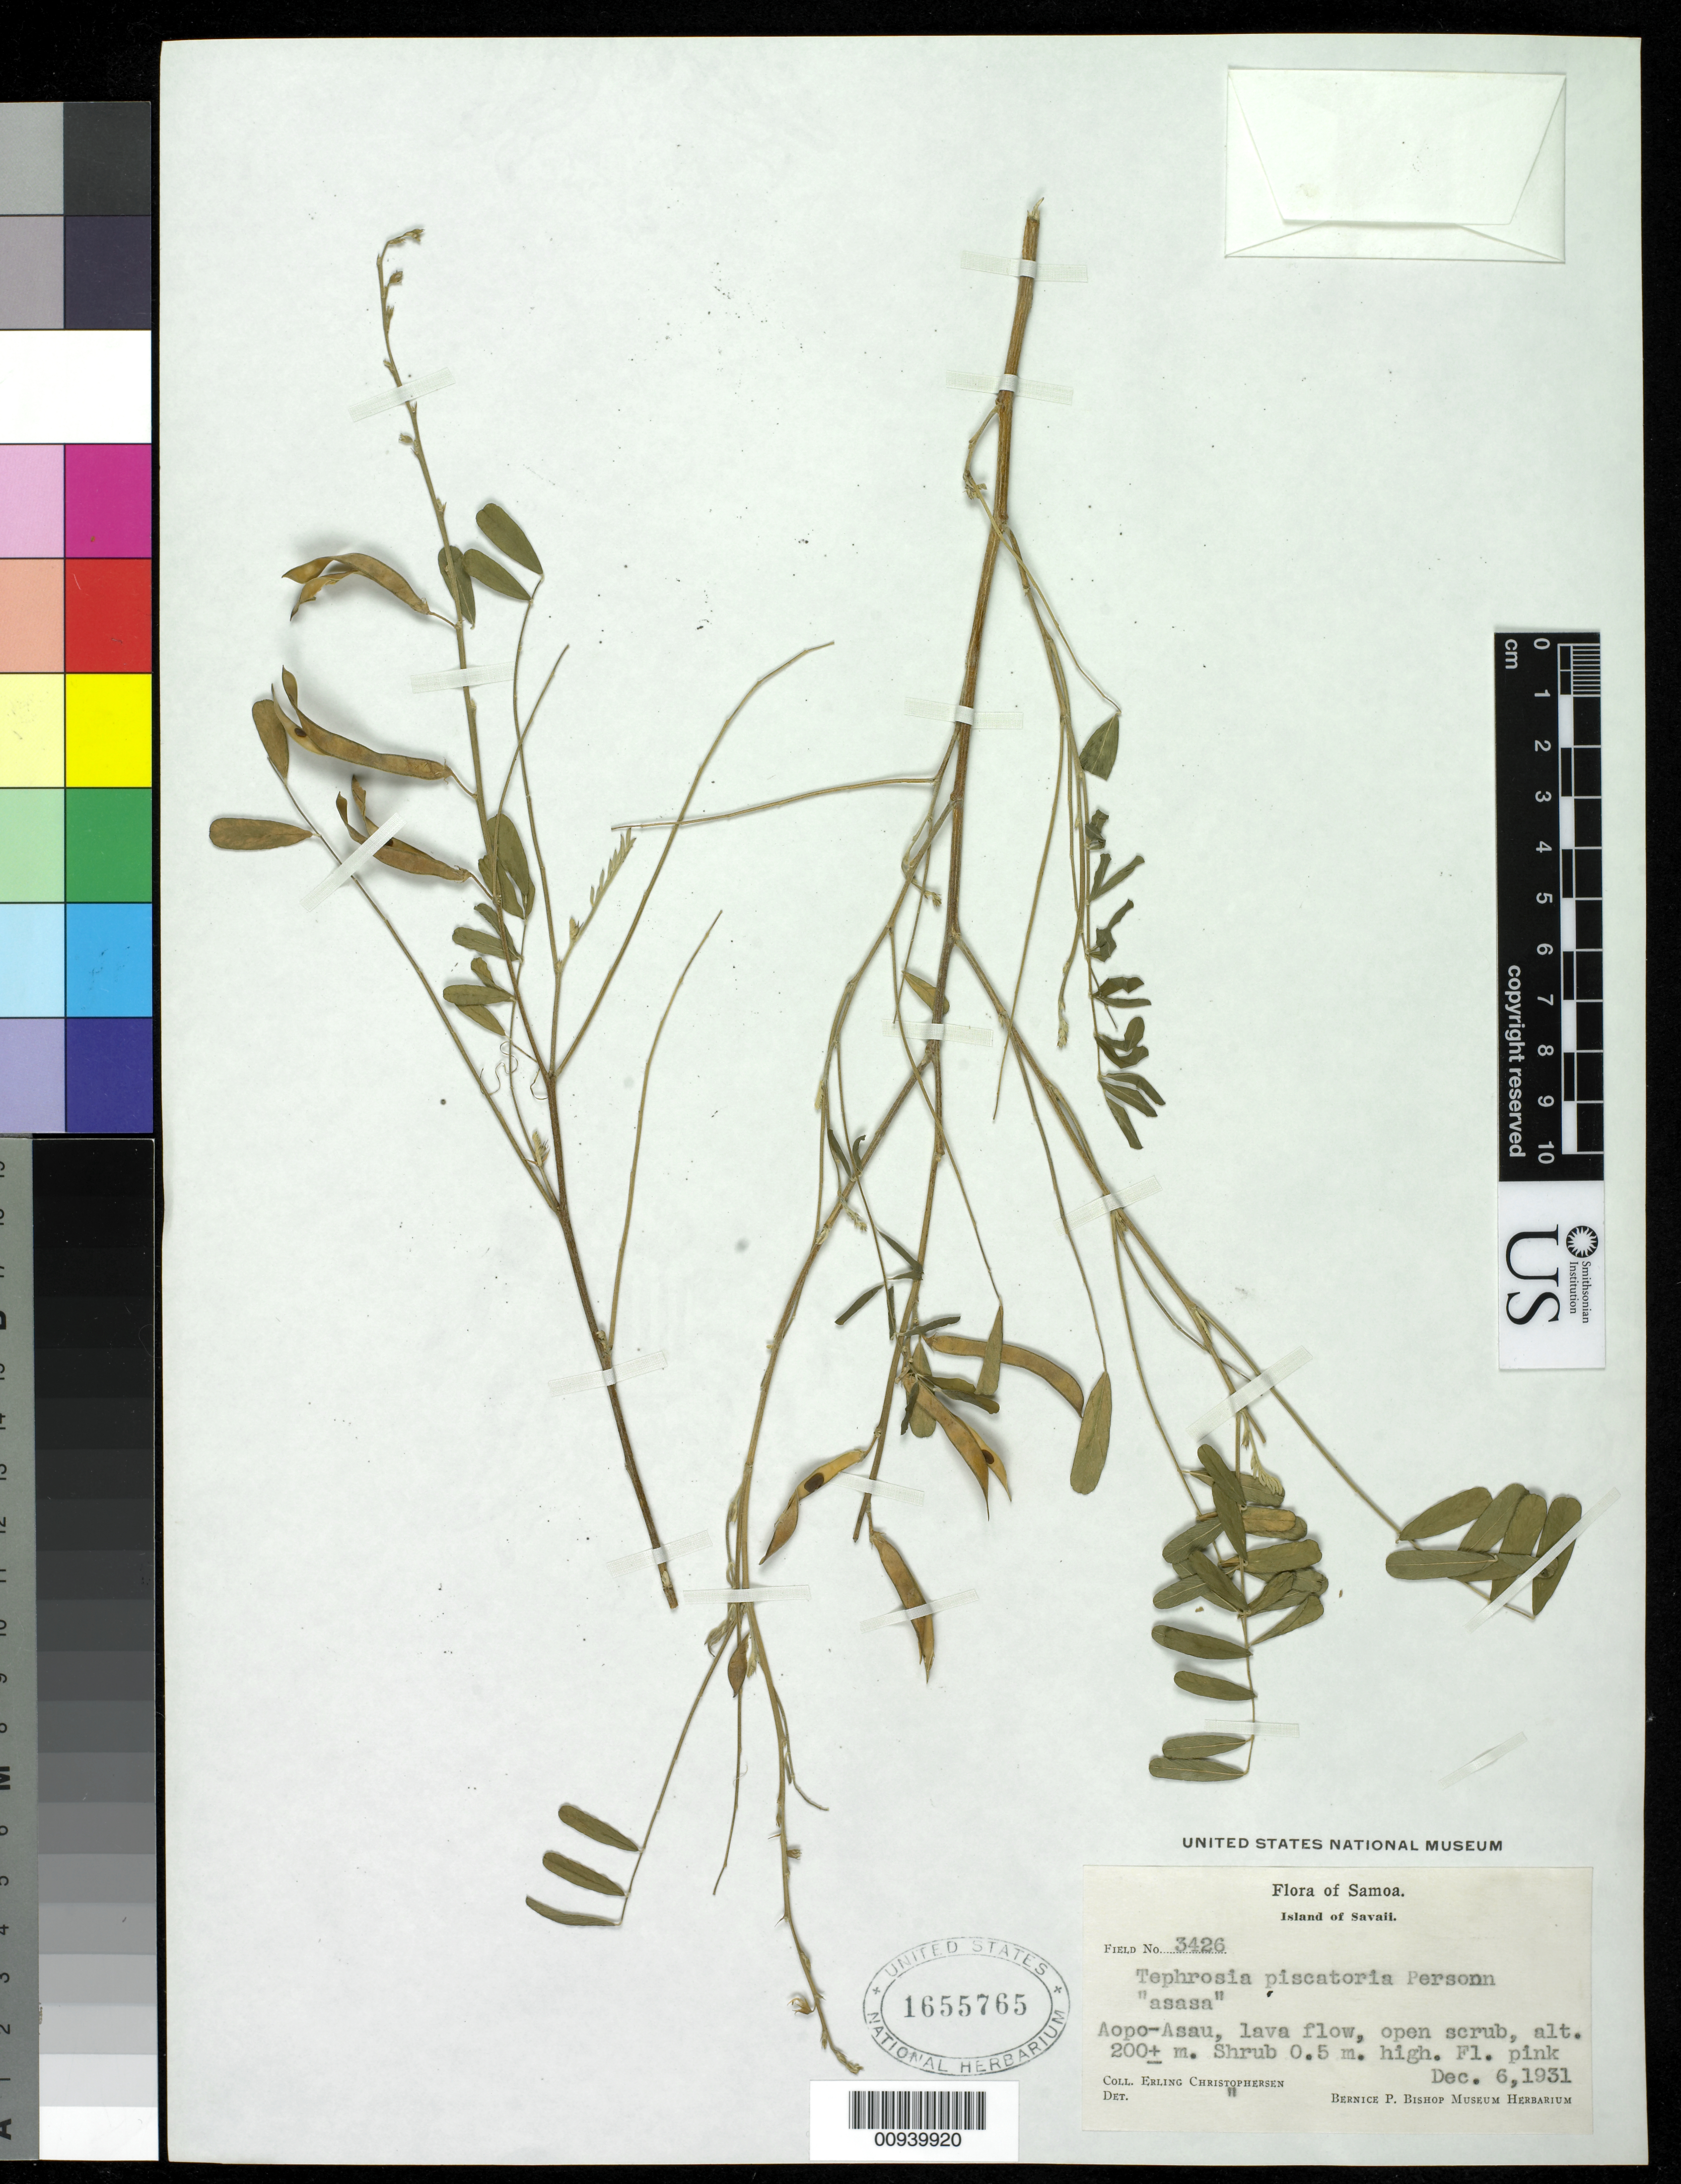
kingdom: Plantae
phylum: Tracheophyta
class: Magnoliopsida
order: Fabales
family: Fabaceae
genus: Tephrosia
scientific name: Tephrosia piscatoria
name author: (Aiton) Pers.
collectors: E. Christophersen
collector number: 3426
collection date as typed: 06 Dec 1931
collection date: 1931-12-06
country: Samoa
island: Savai'i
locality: Samoa, Aopo-Asau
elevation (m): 200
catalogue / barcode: US 1655765